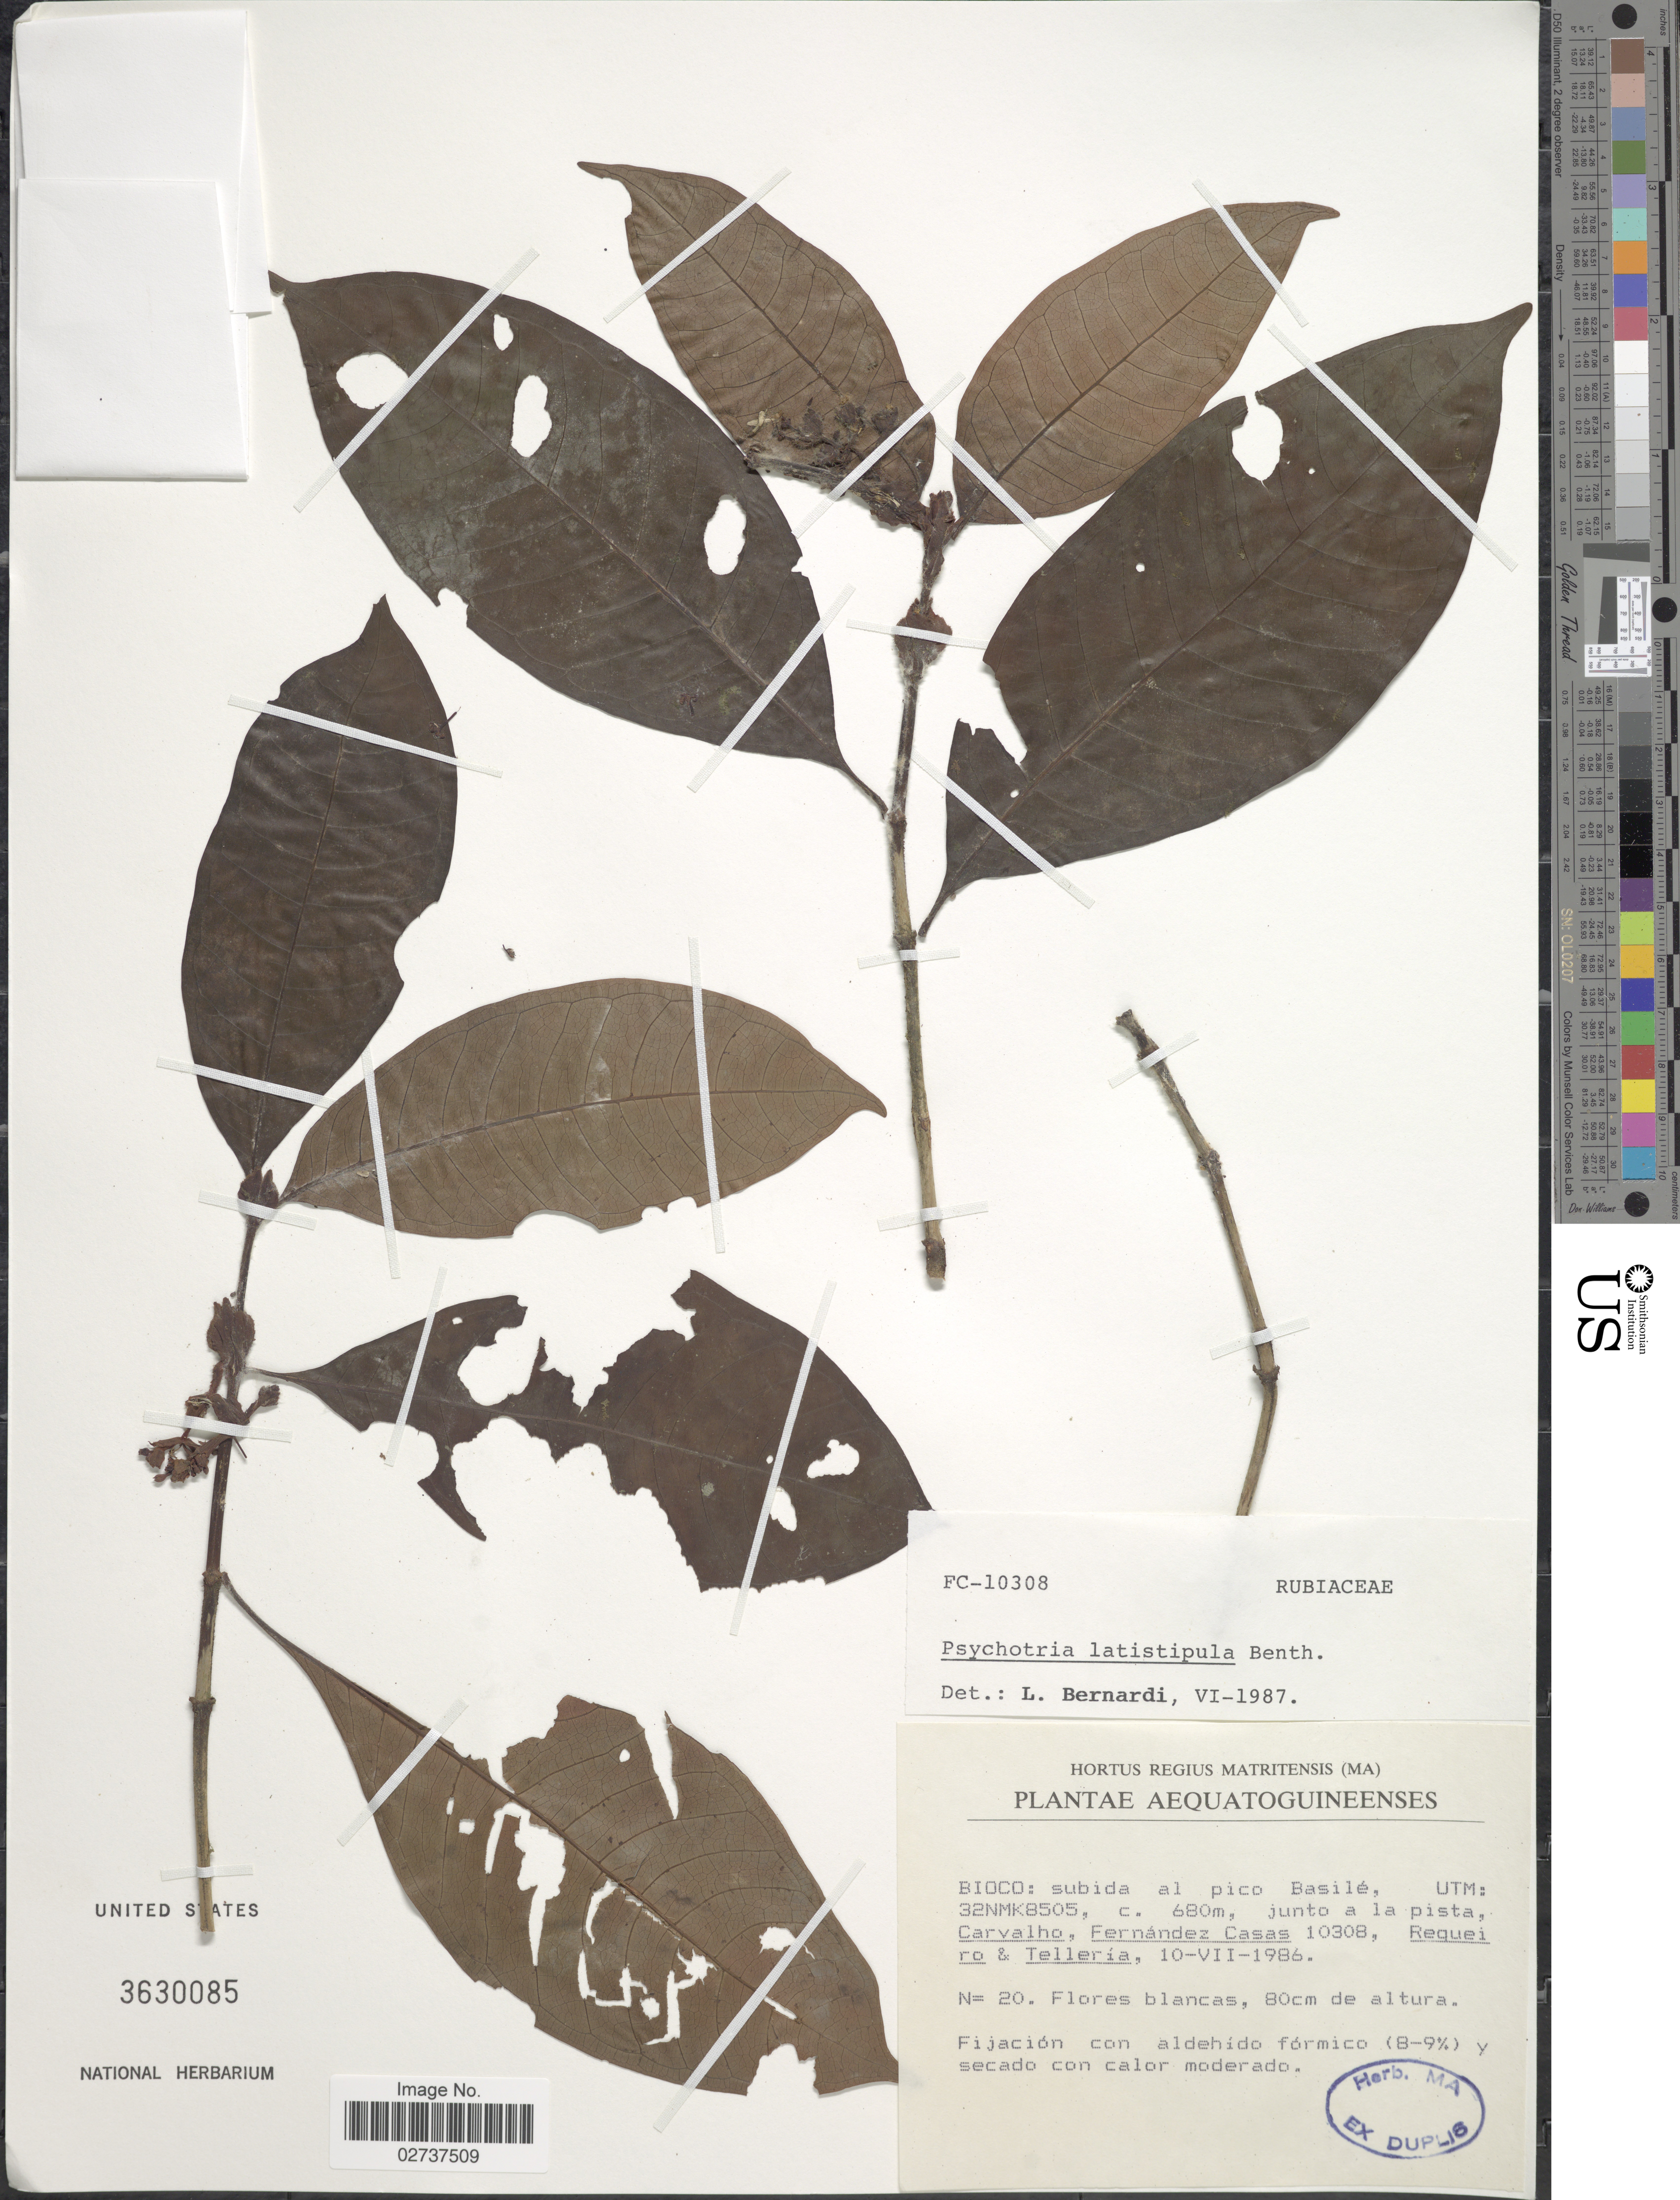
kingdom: Plantae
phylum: Tracheophyta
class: Magnoliopsida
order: Gentianales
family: Rubiaceae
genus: Psychotria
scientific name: Psychotria latistipula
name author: Benth.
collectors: Carvalho, --, F. Casas, Requeiro, -- & -. Telleria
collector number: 10308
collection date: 1986-07-10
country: Equatorial Guinea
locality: Aequatoguineenses, Bioco: subida al pico Basile, UTM: 32NMK8505, junta a la pista.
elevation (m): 680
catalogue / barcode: US 3630085